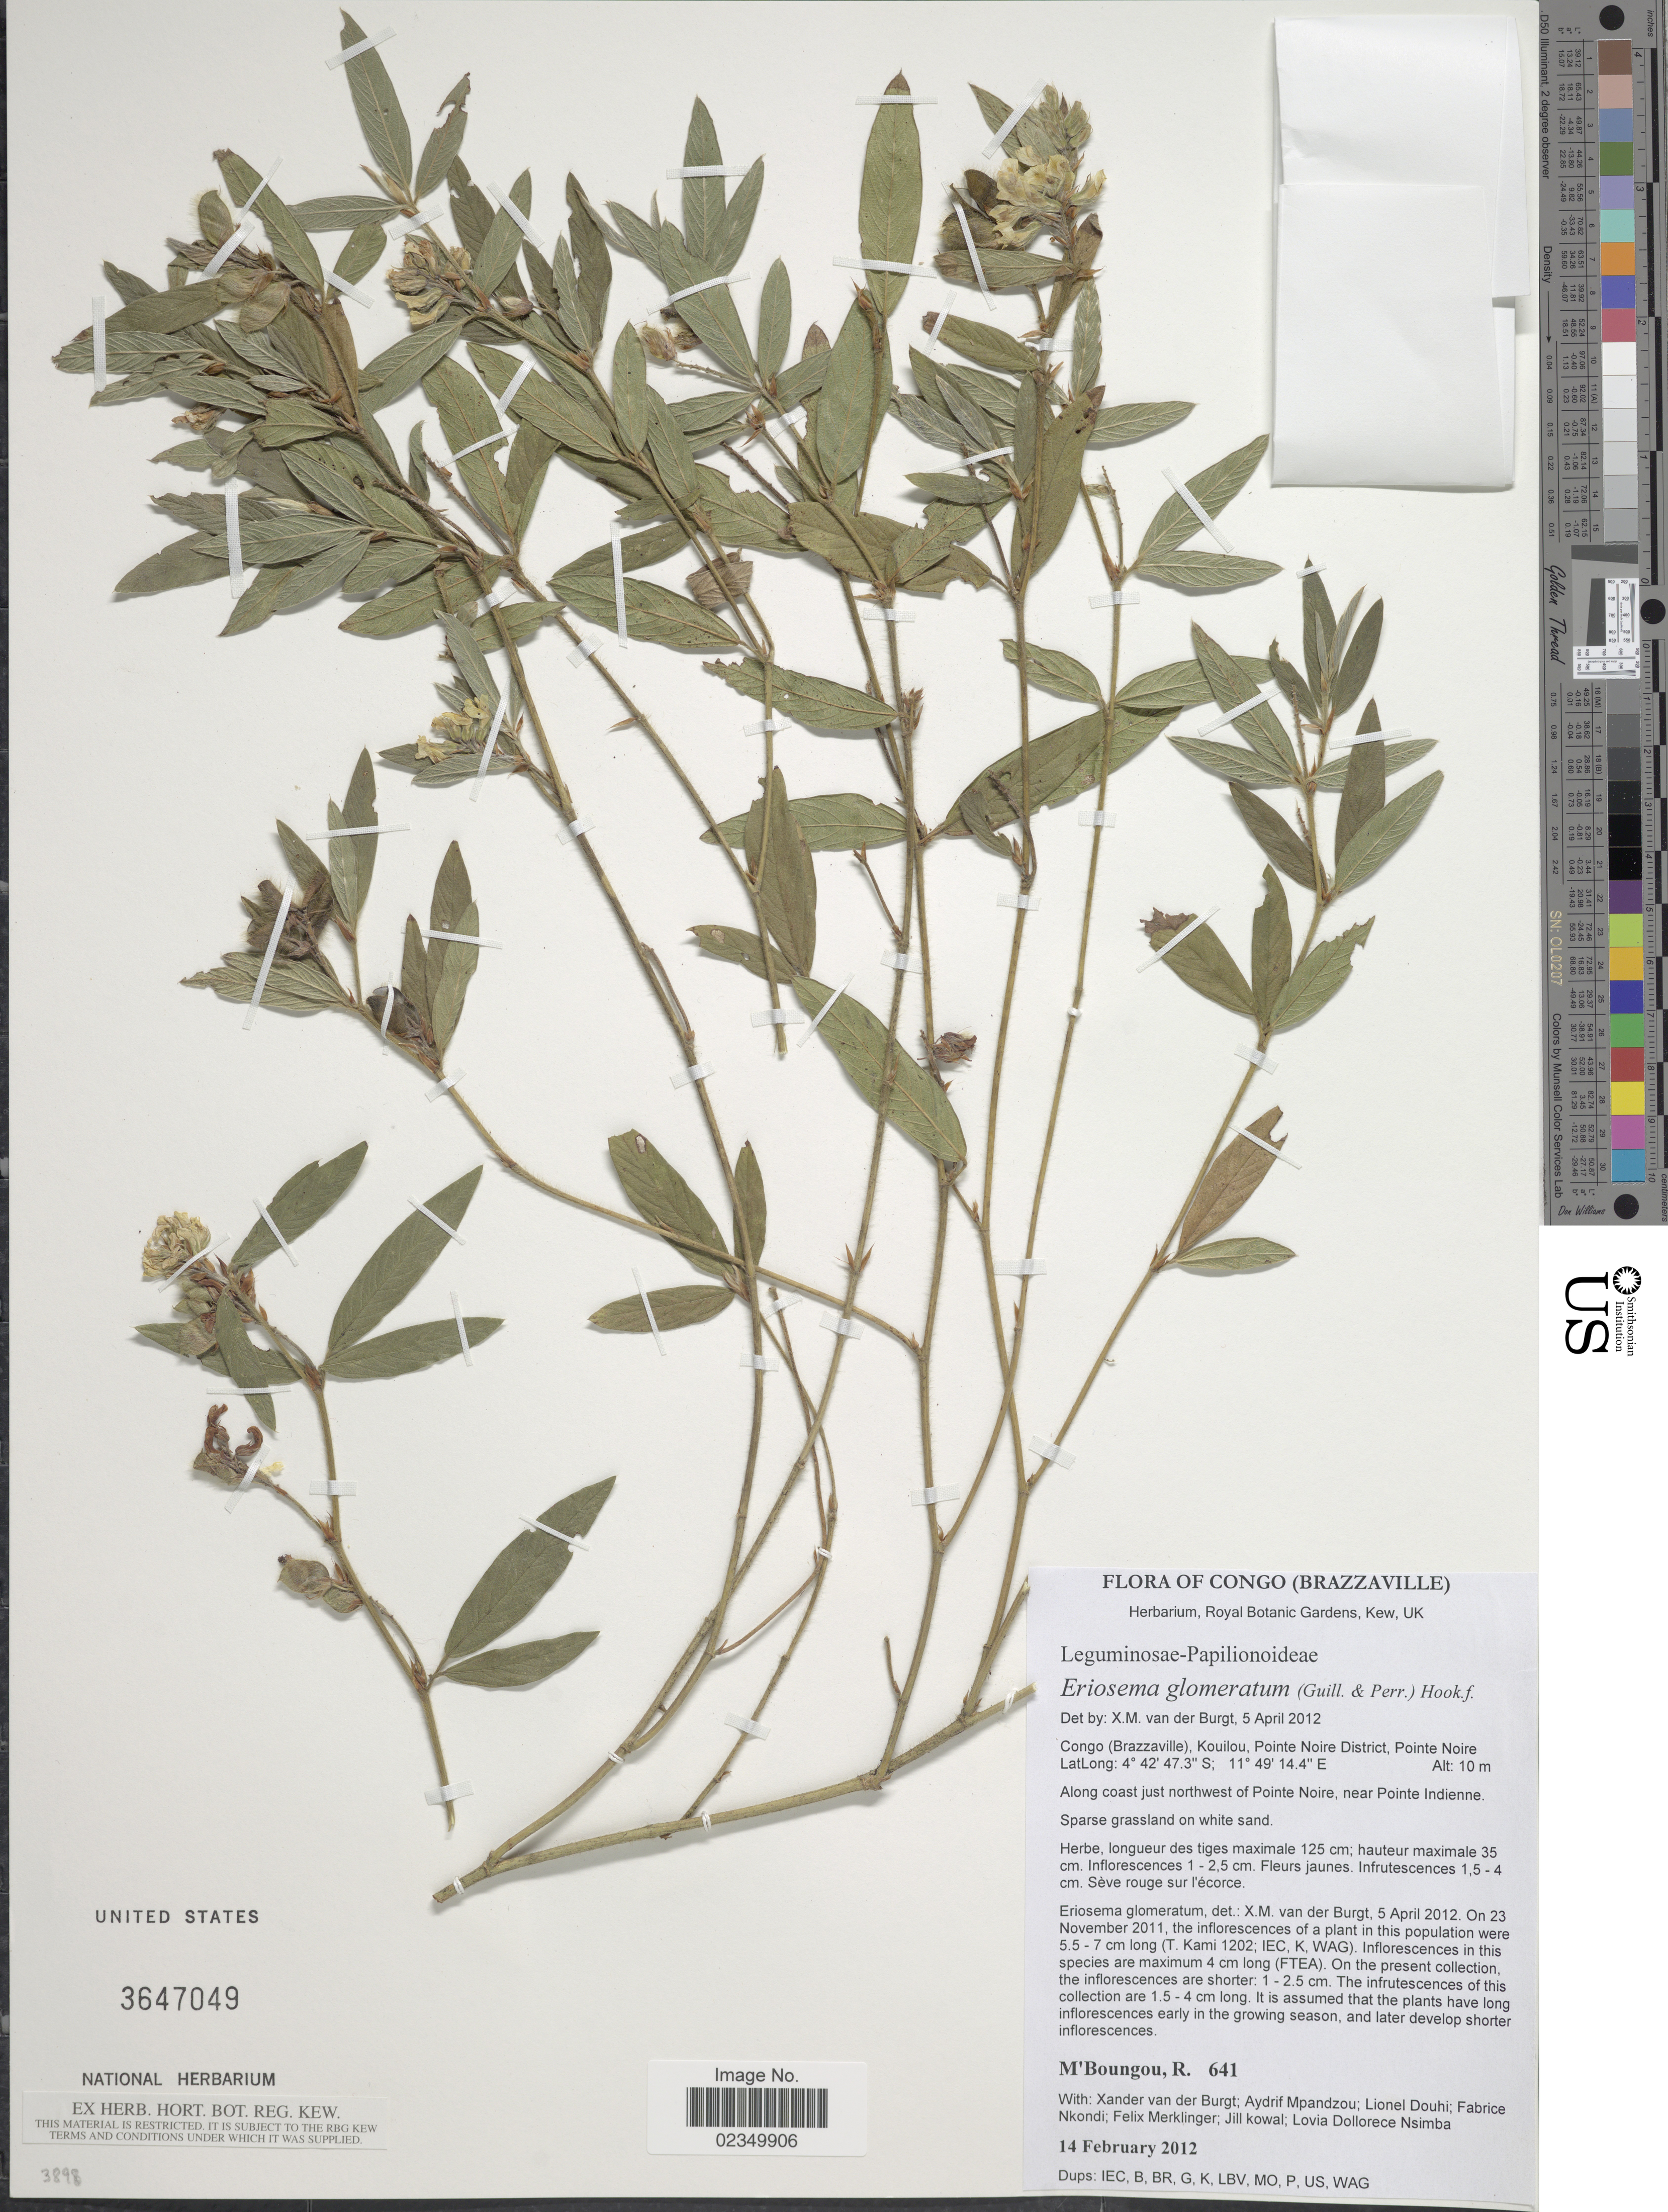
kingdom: Plantae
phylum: Tracheophyta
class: Magnoliopsida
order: Fabales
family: Fabaceae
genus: Eriosema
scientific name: Eriosema glomeratum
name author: (Guill. & Perr.) Hook. f.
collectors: R. M'Boungou, X. M. van der Burgt, A. Mpandzou, L. Douhi & et al.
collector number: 641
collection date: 2012-02-14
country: Congo, Republic of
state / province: Kouilou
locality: Congo (Brazzaville), Kouilou, Pointe Noire District, Pointe Noire, along coast just northwest of Pointe Noire, near Pointe Indienne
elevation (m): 10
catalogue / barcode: US 3647049